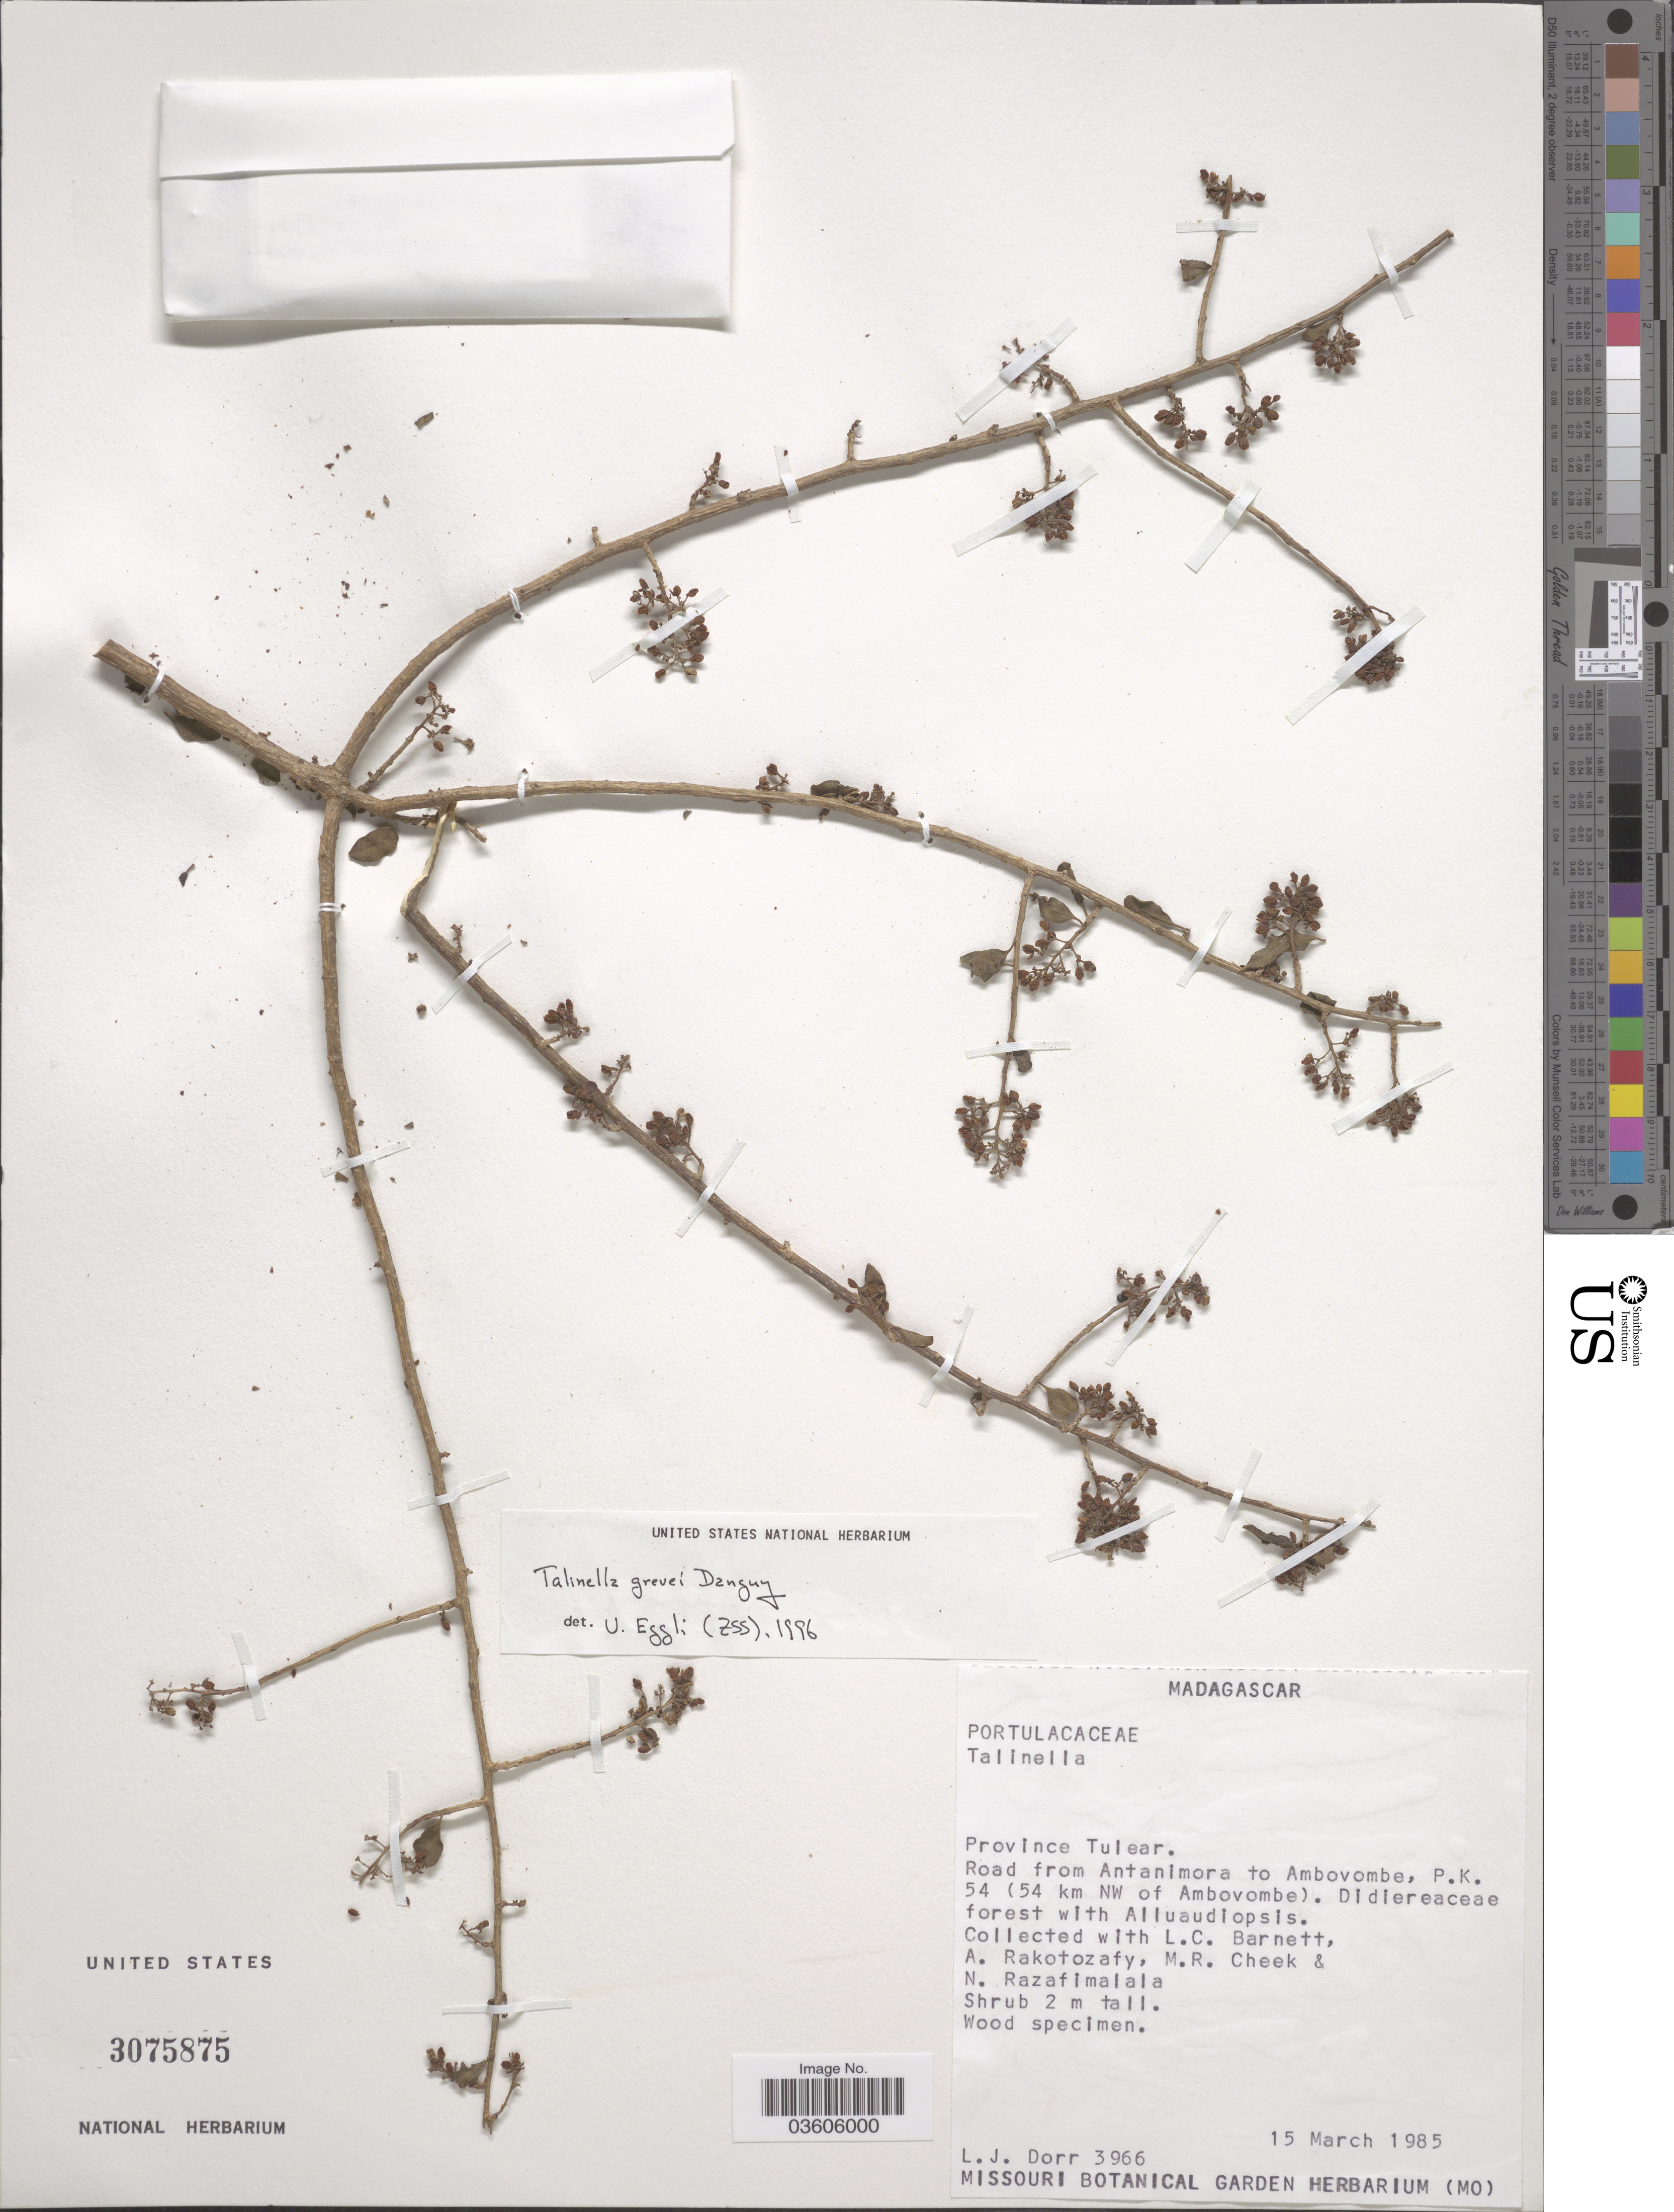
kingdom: Plantae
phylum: Tracheophyta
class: Magnoliopsida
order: Caryophyllales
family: Talinaceae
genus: Talinella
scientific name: Talinella grevei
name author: Danguy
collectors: L. J. Dorr, L. C. Barnett, A. Rakotozafy, M. Cheek & N. Razafimalala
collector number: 3966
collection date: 1985-03-15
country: Madagascar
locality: Province Tulear. Road from Antanimora to Ambovombe, P.K. 54 (54 km NW of Ambovombe).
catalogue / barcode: US 3075875